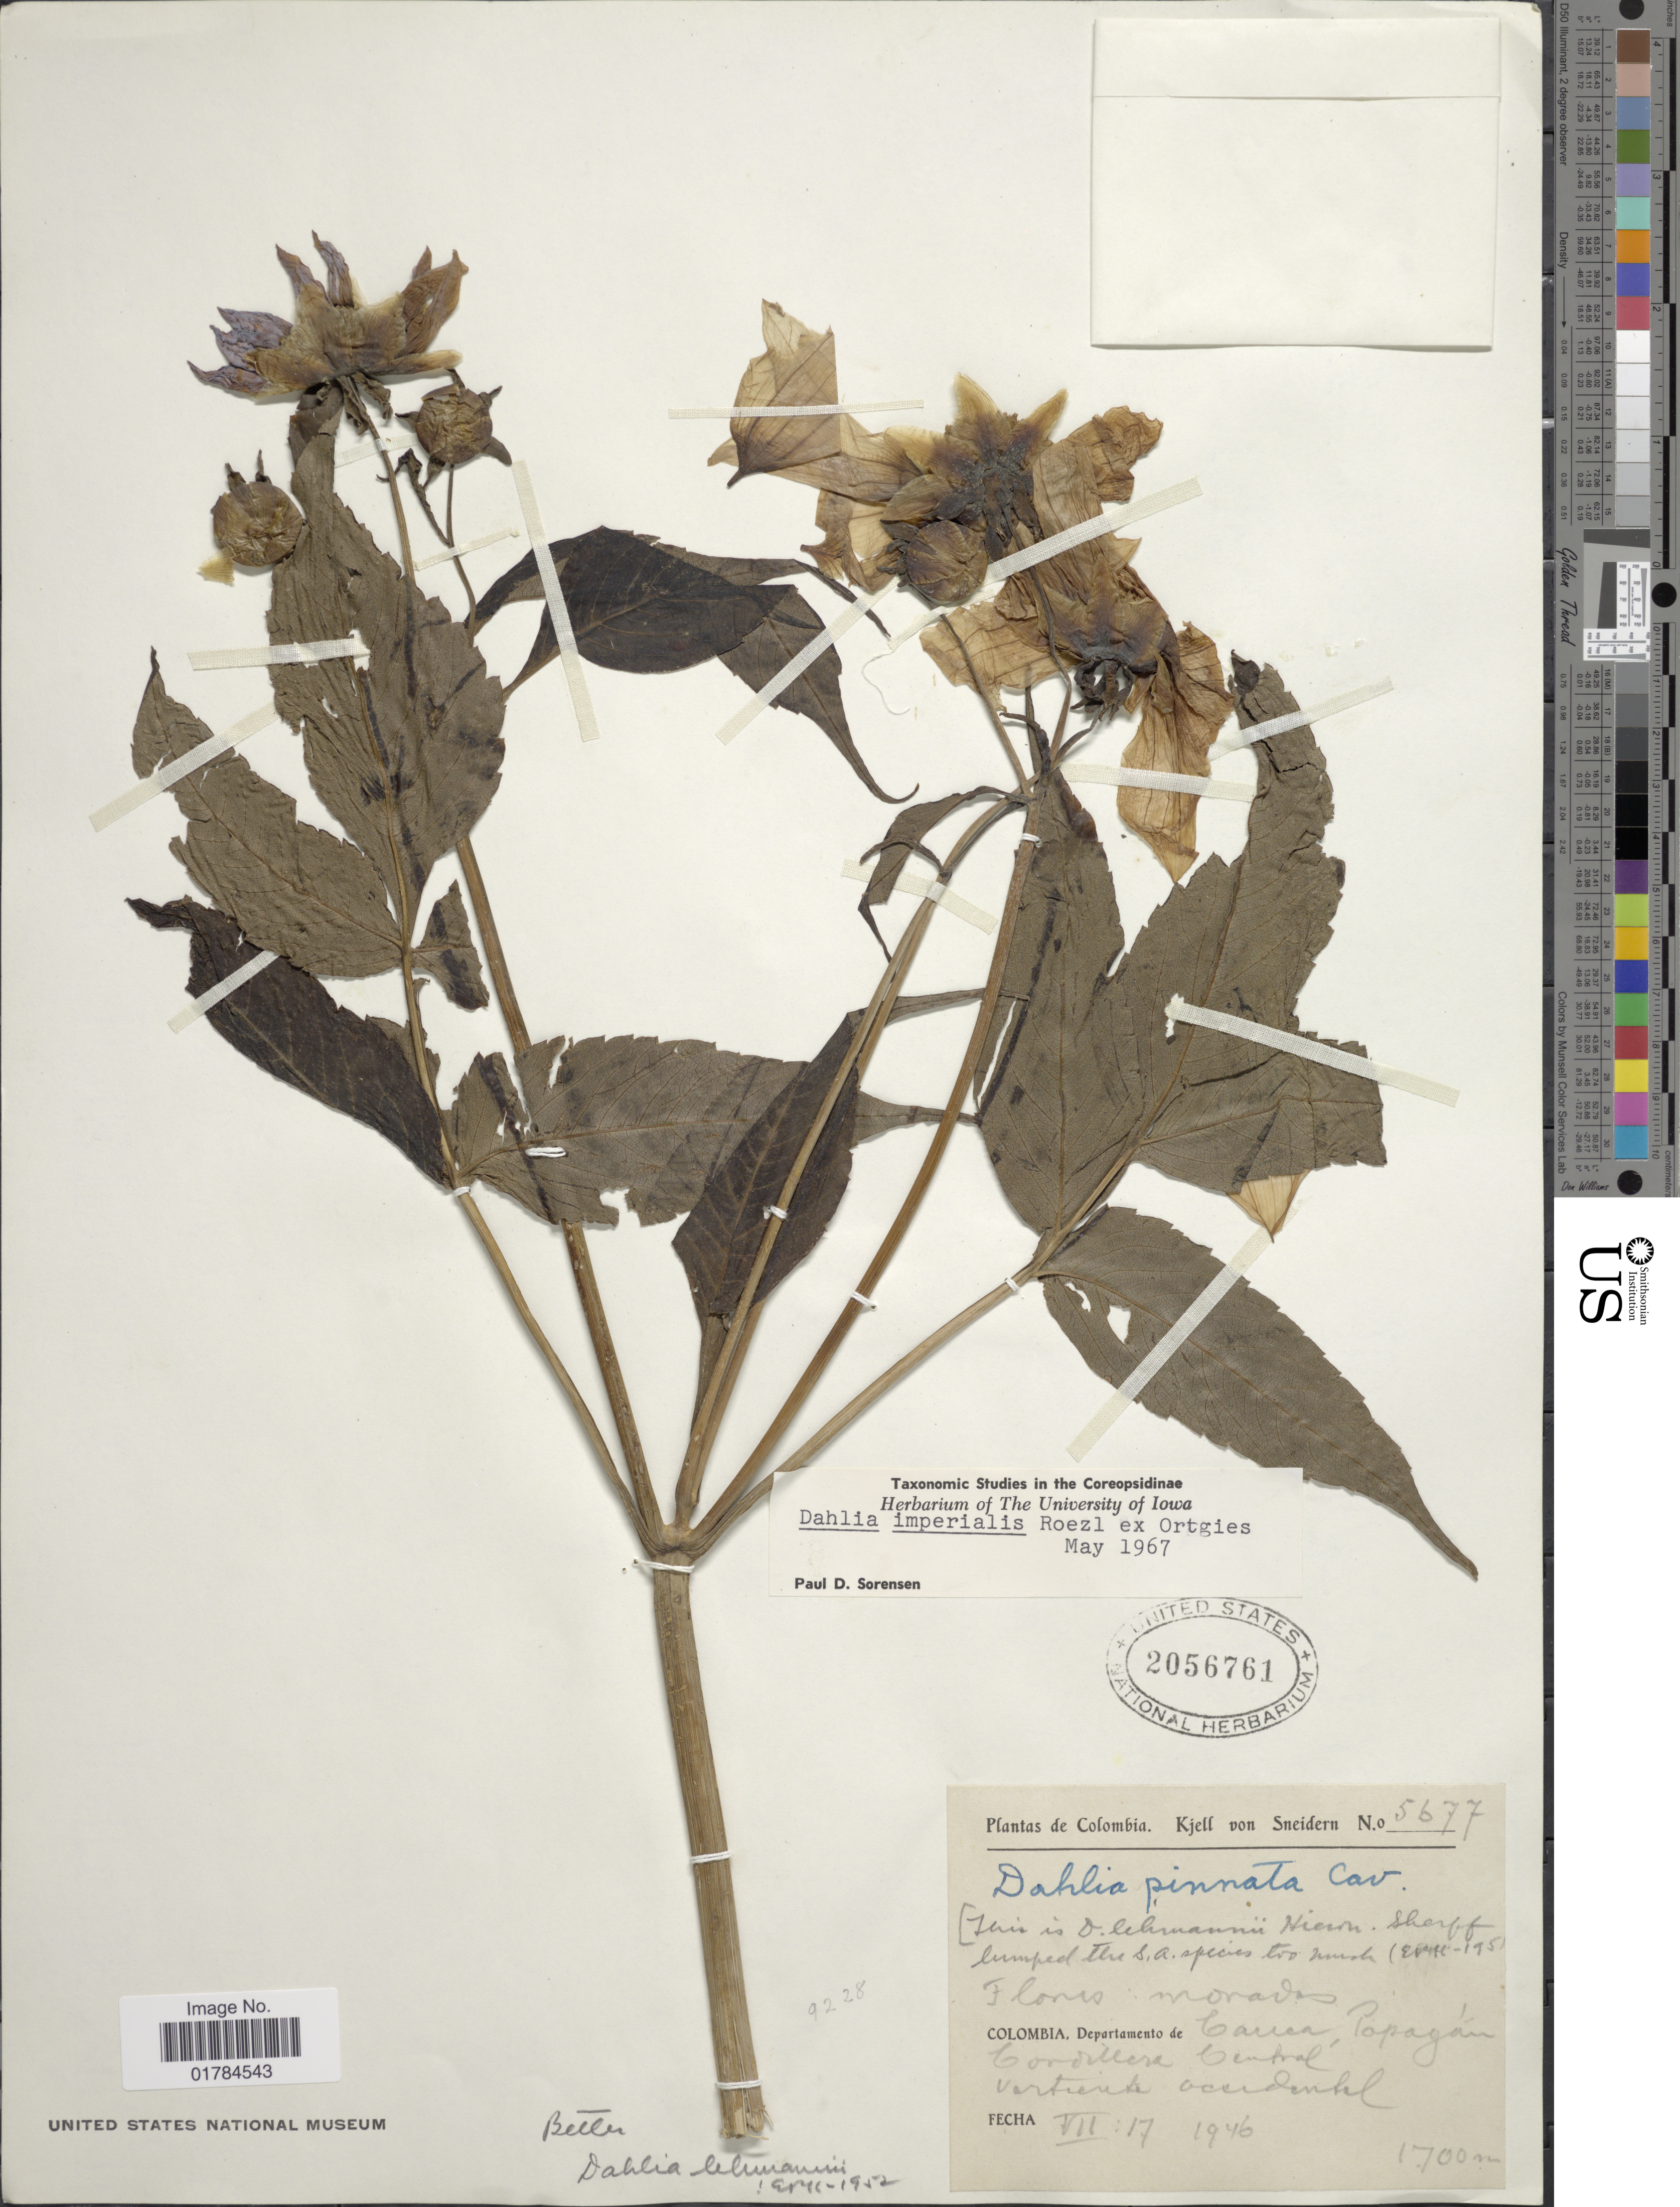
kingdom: Plantae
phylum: Tracheophyta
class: Magnoliopsida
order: Asterales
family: Asteraceae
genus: Dahlia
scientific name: Dahlia imperialis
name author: Roezl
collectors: K. von Sneidern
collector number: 5677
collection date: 1946-07-17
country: Colombia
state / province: Cauca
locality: Popayan, Cordillera Central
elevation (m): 1700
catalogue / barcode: US 2056761